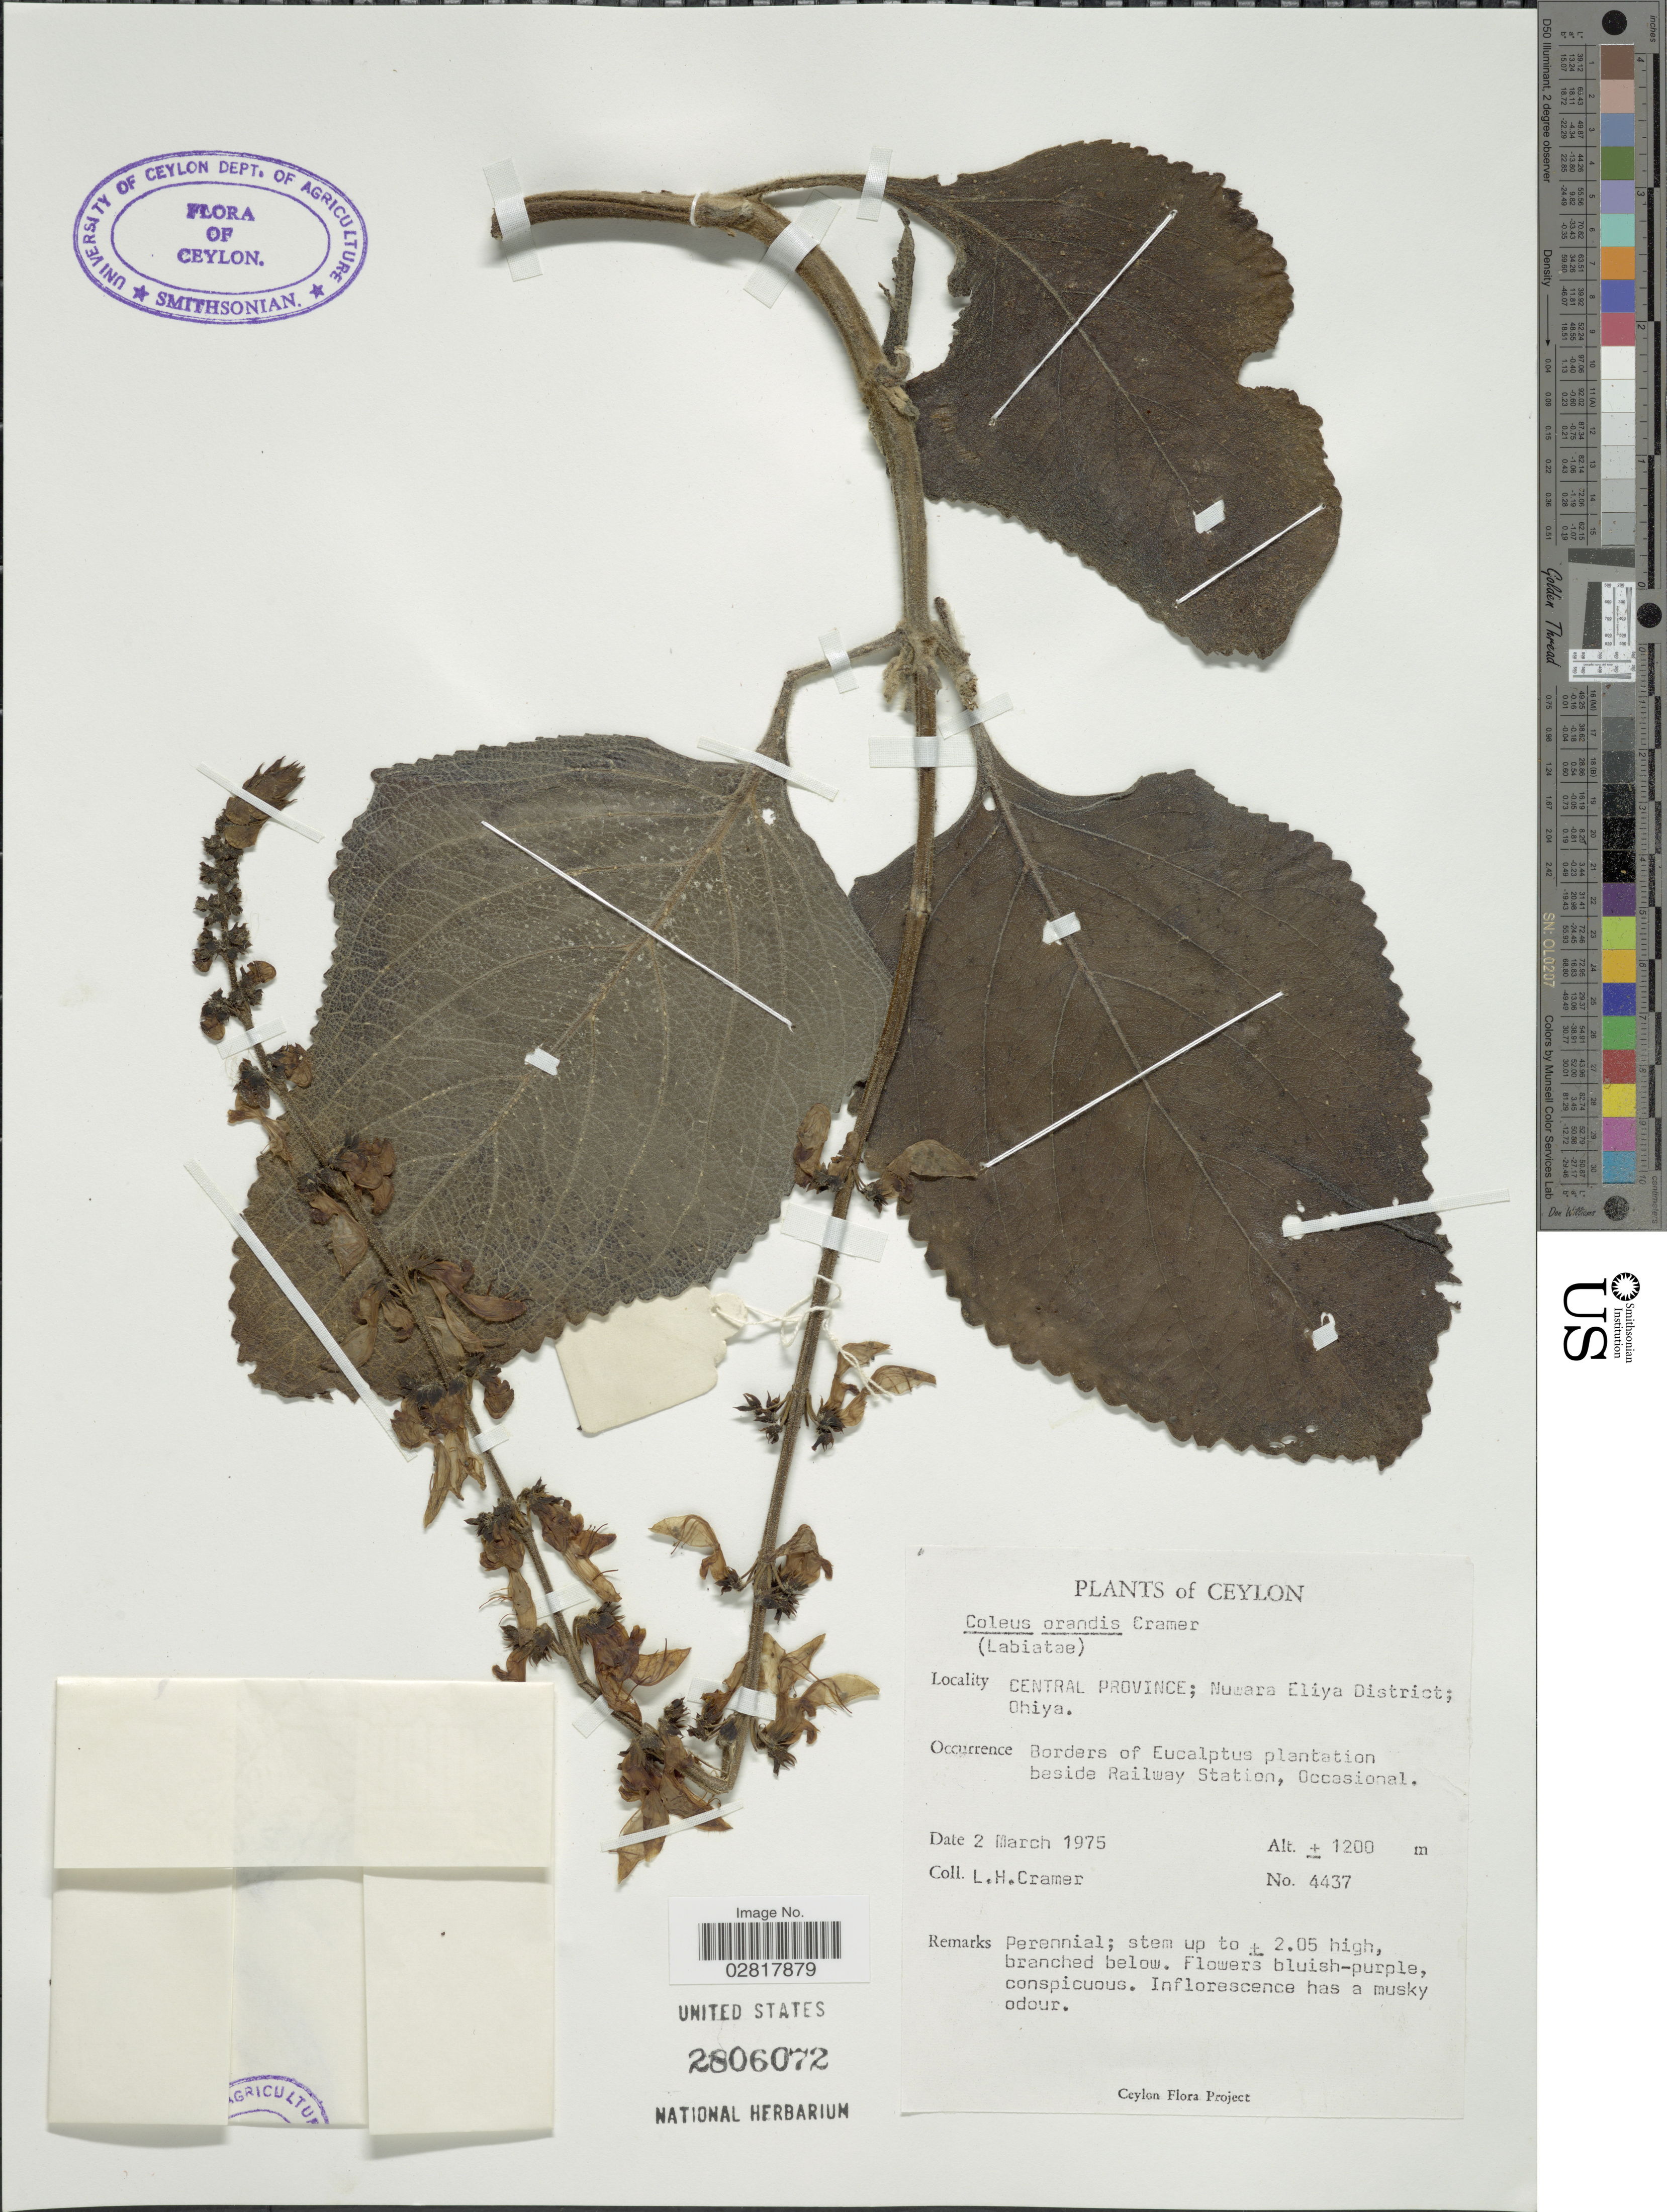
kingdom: Plantae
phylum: Tracheophyta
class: Magnoliopsida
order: Lamiales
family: Lamiaceae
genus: Plectranthus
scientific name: Plectranthus barbatus var. grandis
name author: (L.H. Cramer) Lukhoba & A.J. Paton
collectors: L. H. Cramer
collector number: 4437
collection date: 1975-03-02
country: Sri Lanka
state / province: Central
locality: Ceylon. Nuwara Eliya District; Ohiya. Beside Railway Station.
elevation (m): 1200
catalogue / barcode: US 2806072